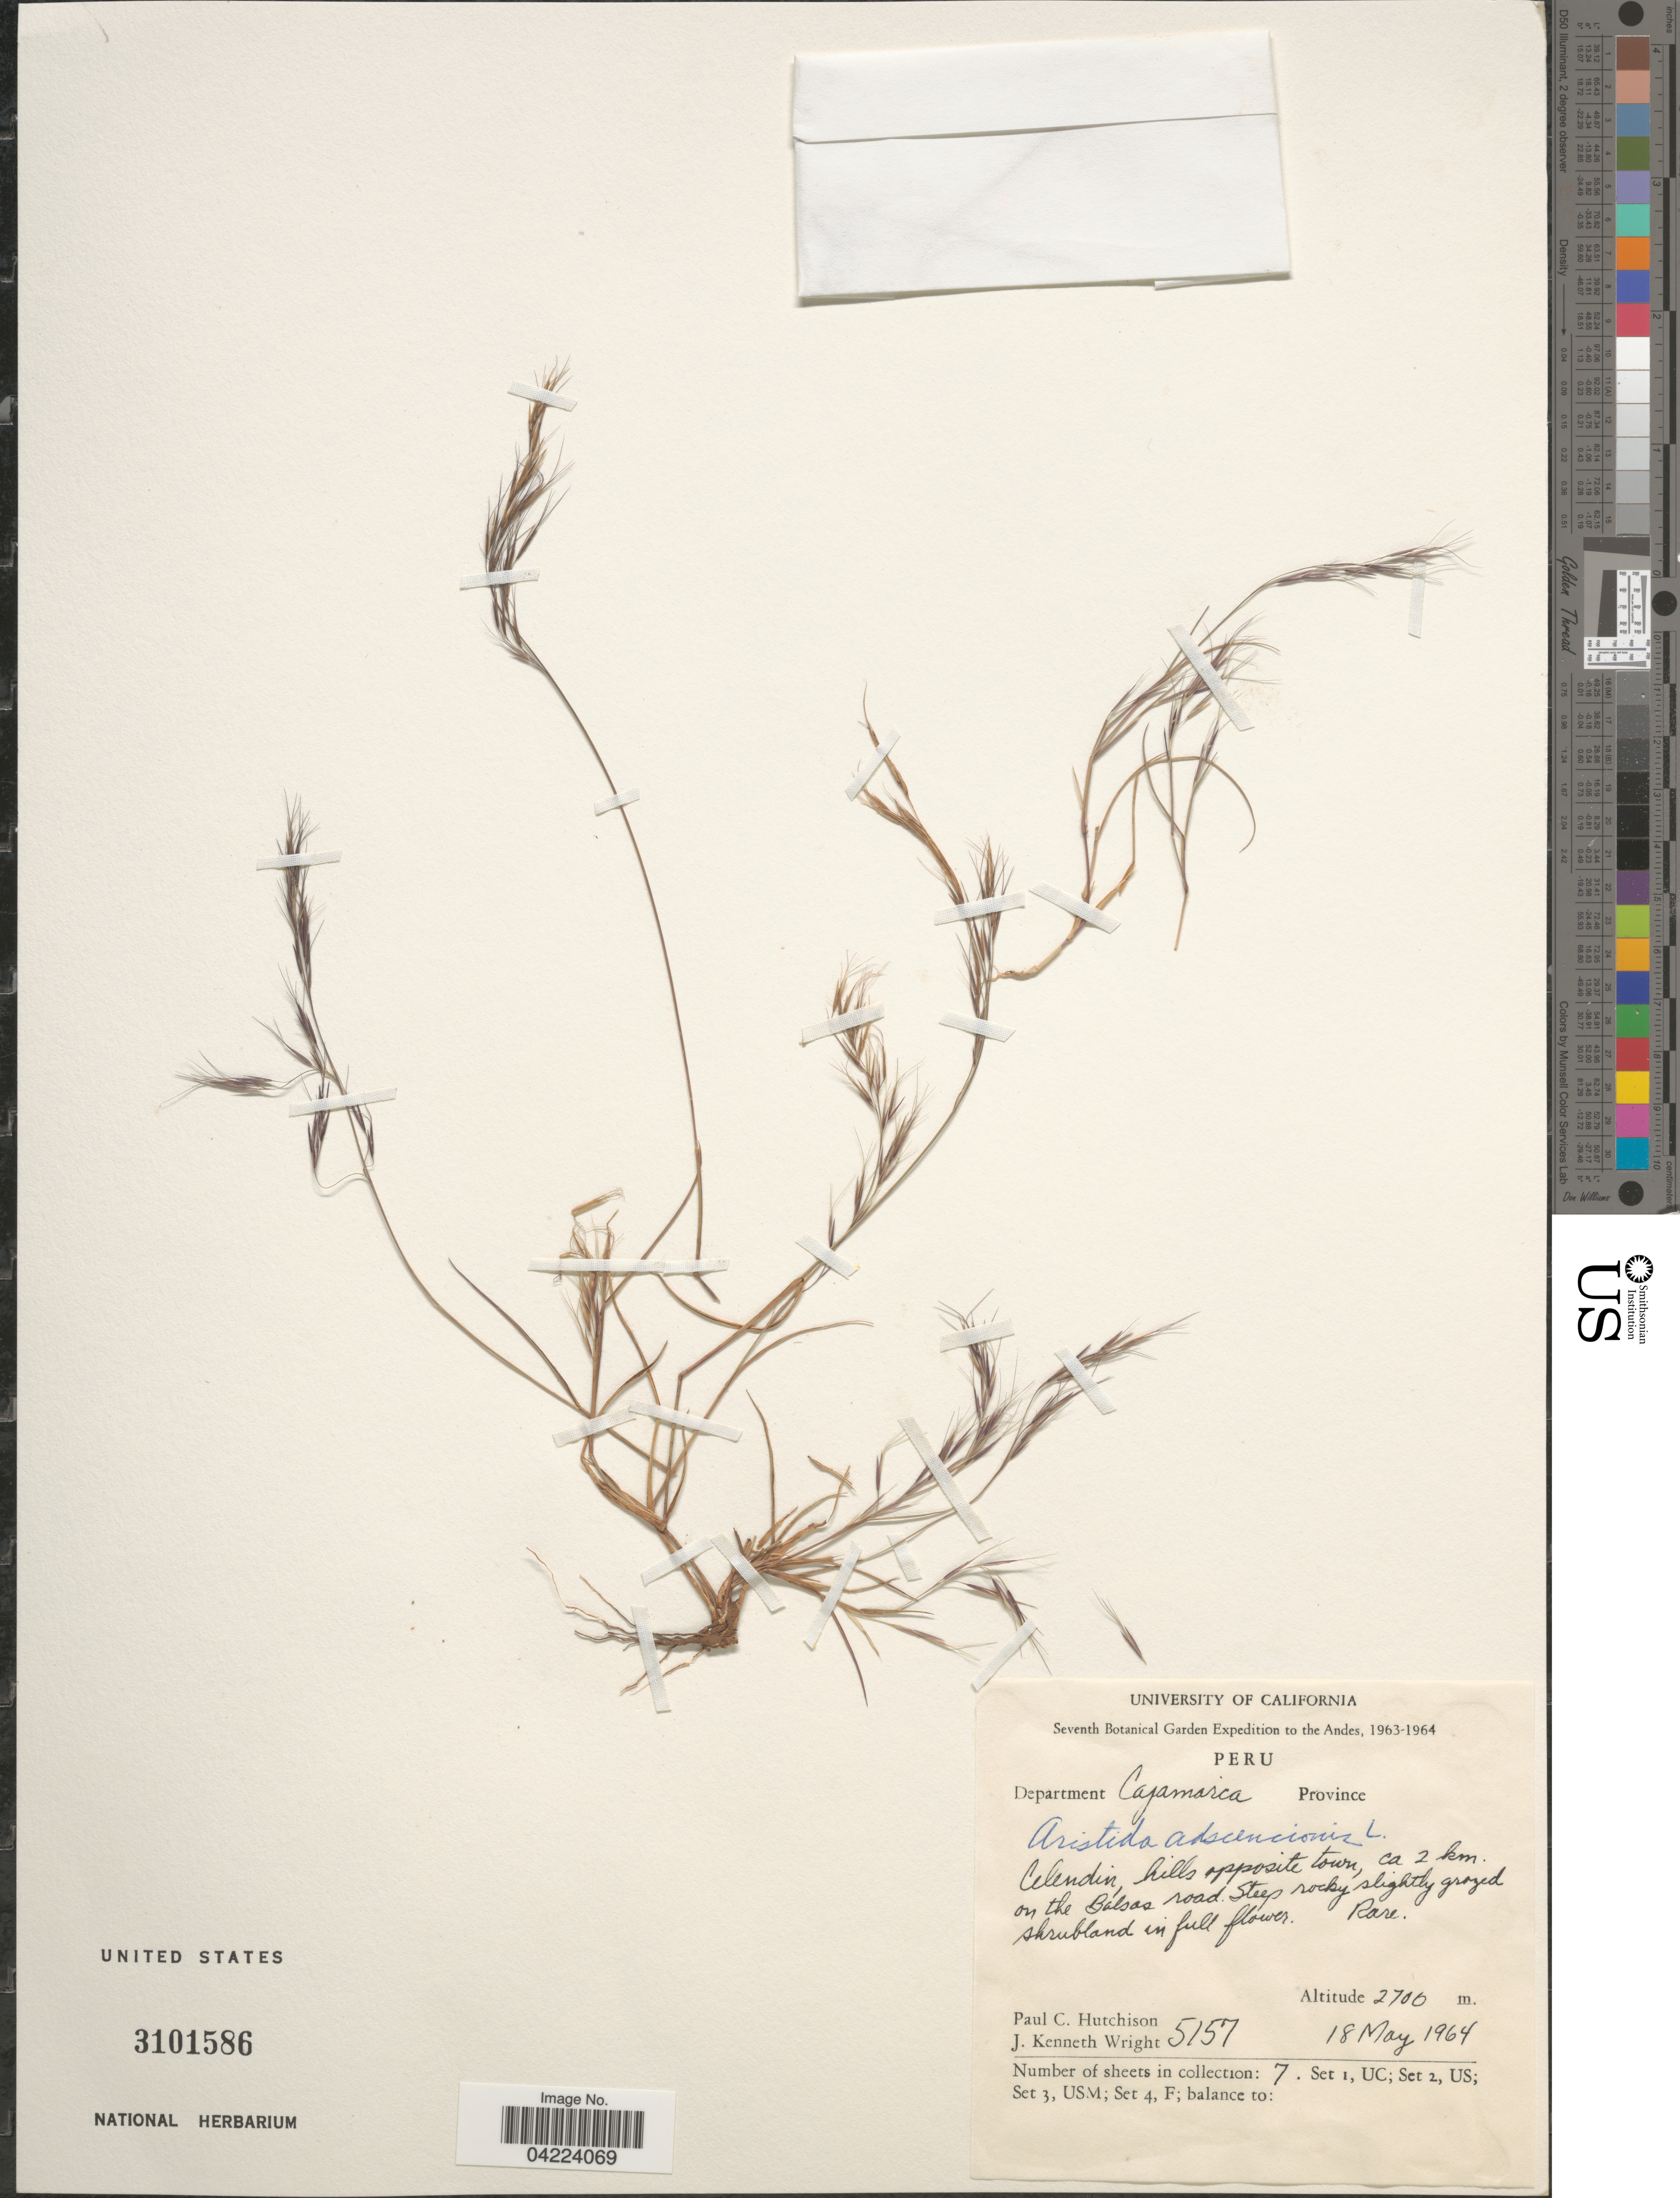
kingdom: Plantae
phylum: Tracheophyta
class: Liliopsida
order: Poales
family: Poaceae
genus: Aristida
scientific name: Aristida adscensionis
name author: L.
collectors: P. C. Hutchison & J. K. Wright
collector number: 5157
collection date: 1964-05-18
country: Peru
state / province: Cajamarca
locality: Seventh Botanical Garden Expedition to the Andes, 1963-1964. Department Cajamarca. Celendin, hills opposite town, ca 2 km. on the Balsas road.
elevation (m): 2700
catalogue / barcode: US 3101586